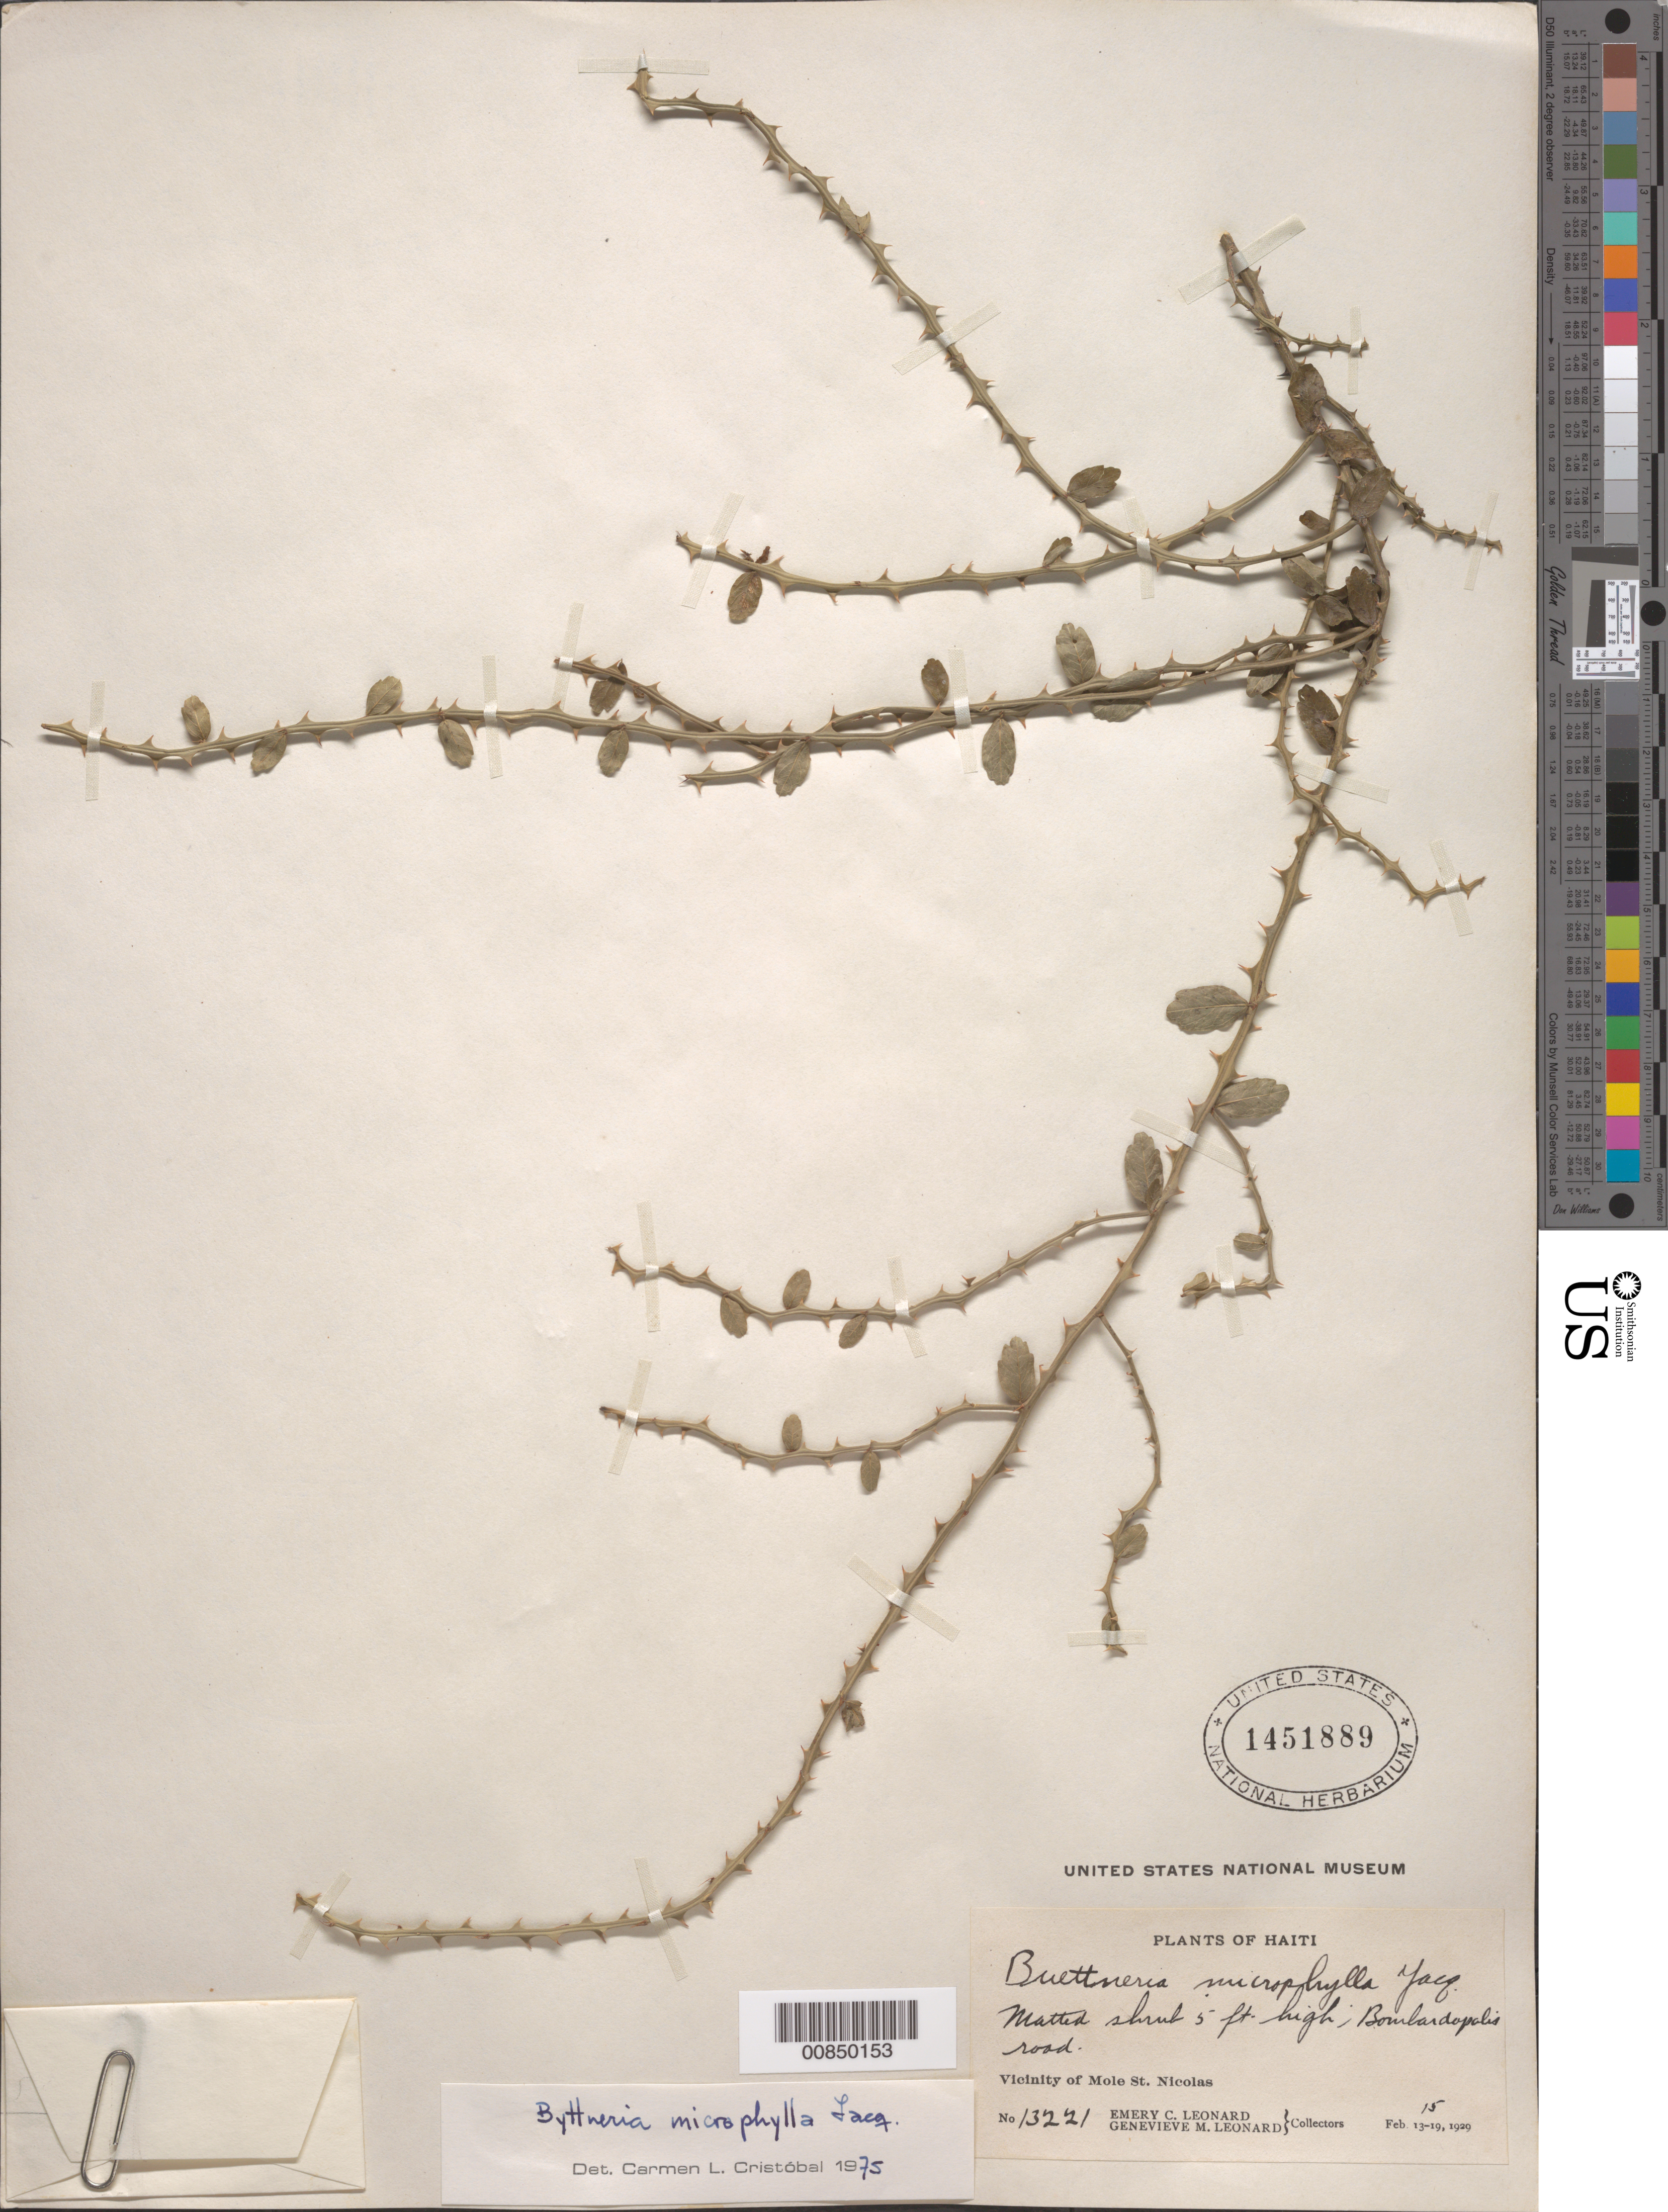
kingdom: Plantae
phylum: Tracheophyta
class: Magnoliopsida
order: Malvales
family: Malvaceae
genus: Byttneria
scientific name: Byttneria microphylla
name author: Jacq.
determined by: Cristóbal, C. L.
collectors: E. C. Leonard & G. M. Leonard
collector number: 13221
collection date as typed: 15 Feb 1929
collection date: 1929-02-15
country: Haiti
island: Hispaniola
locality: Vicinity of Mole St. Nicolas, Bombardopolis road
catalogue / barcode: US 1451889